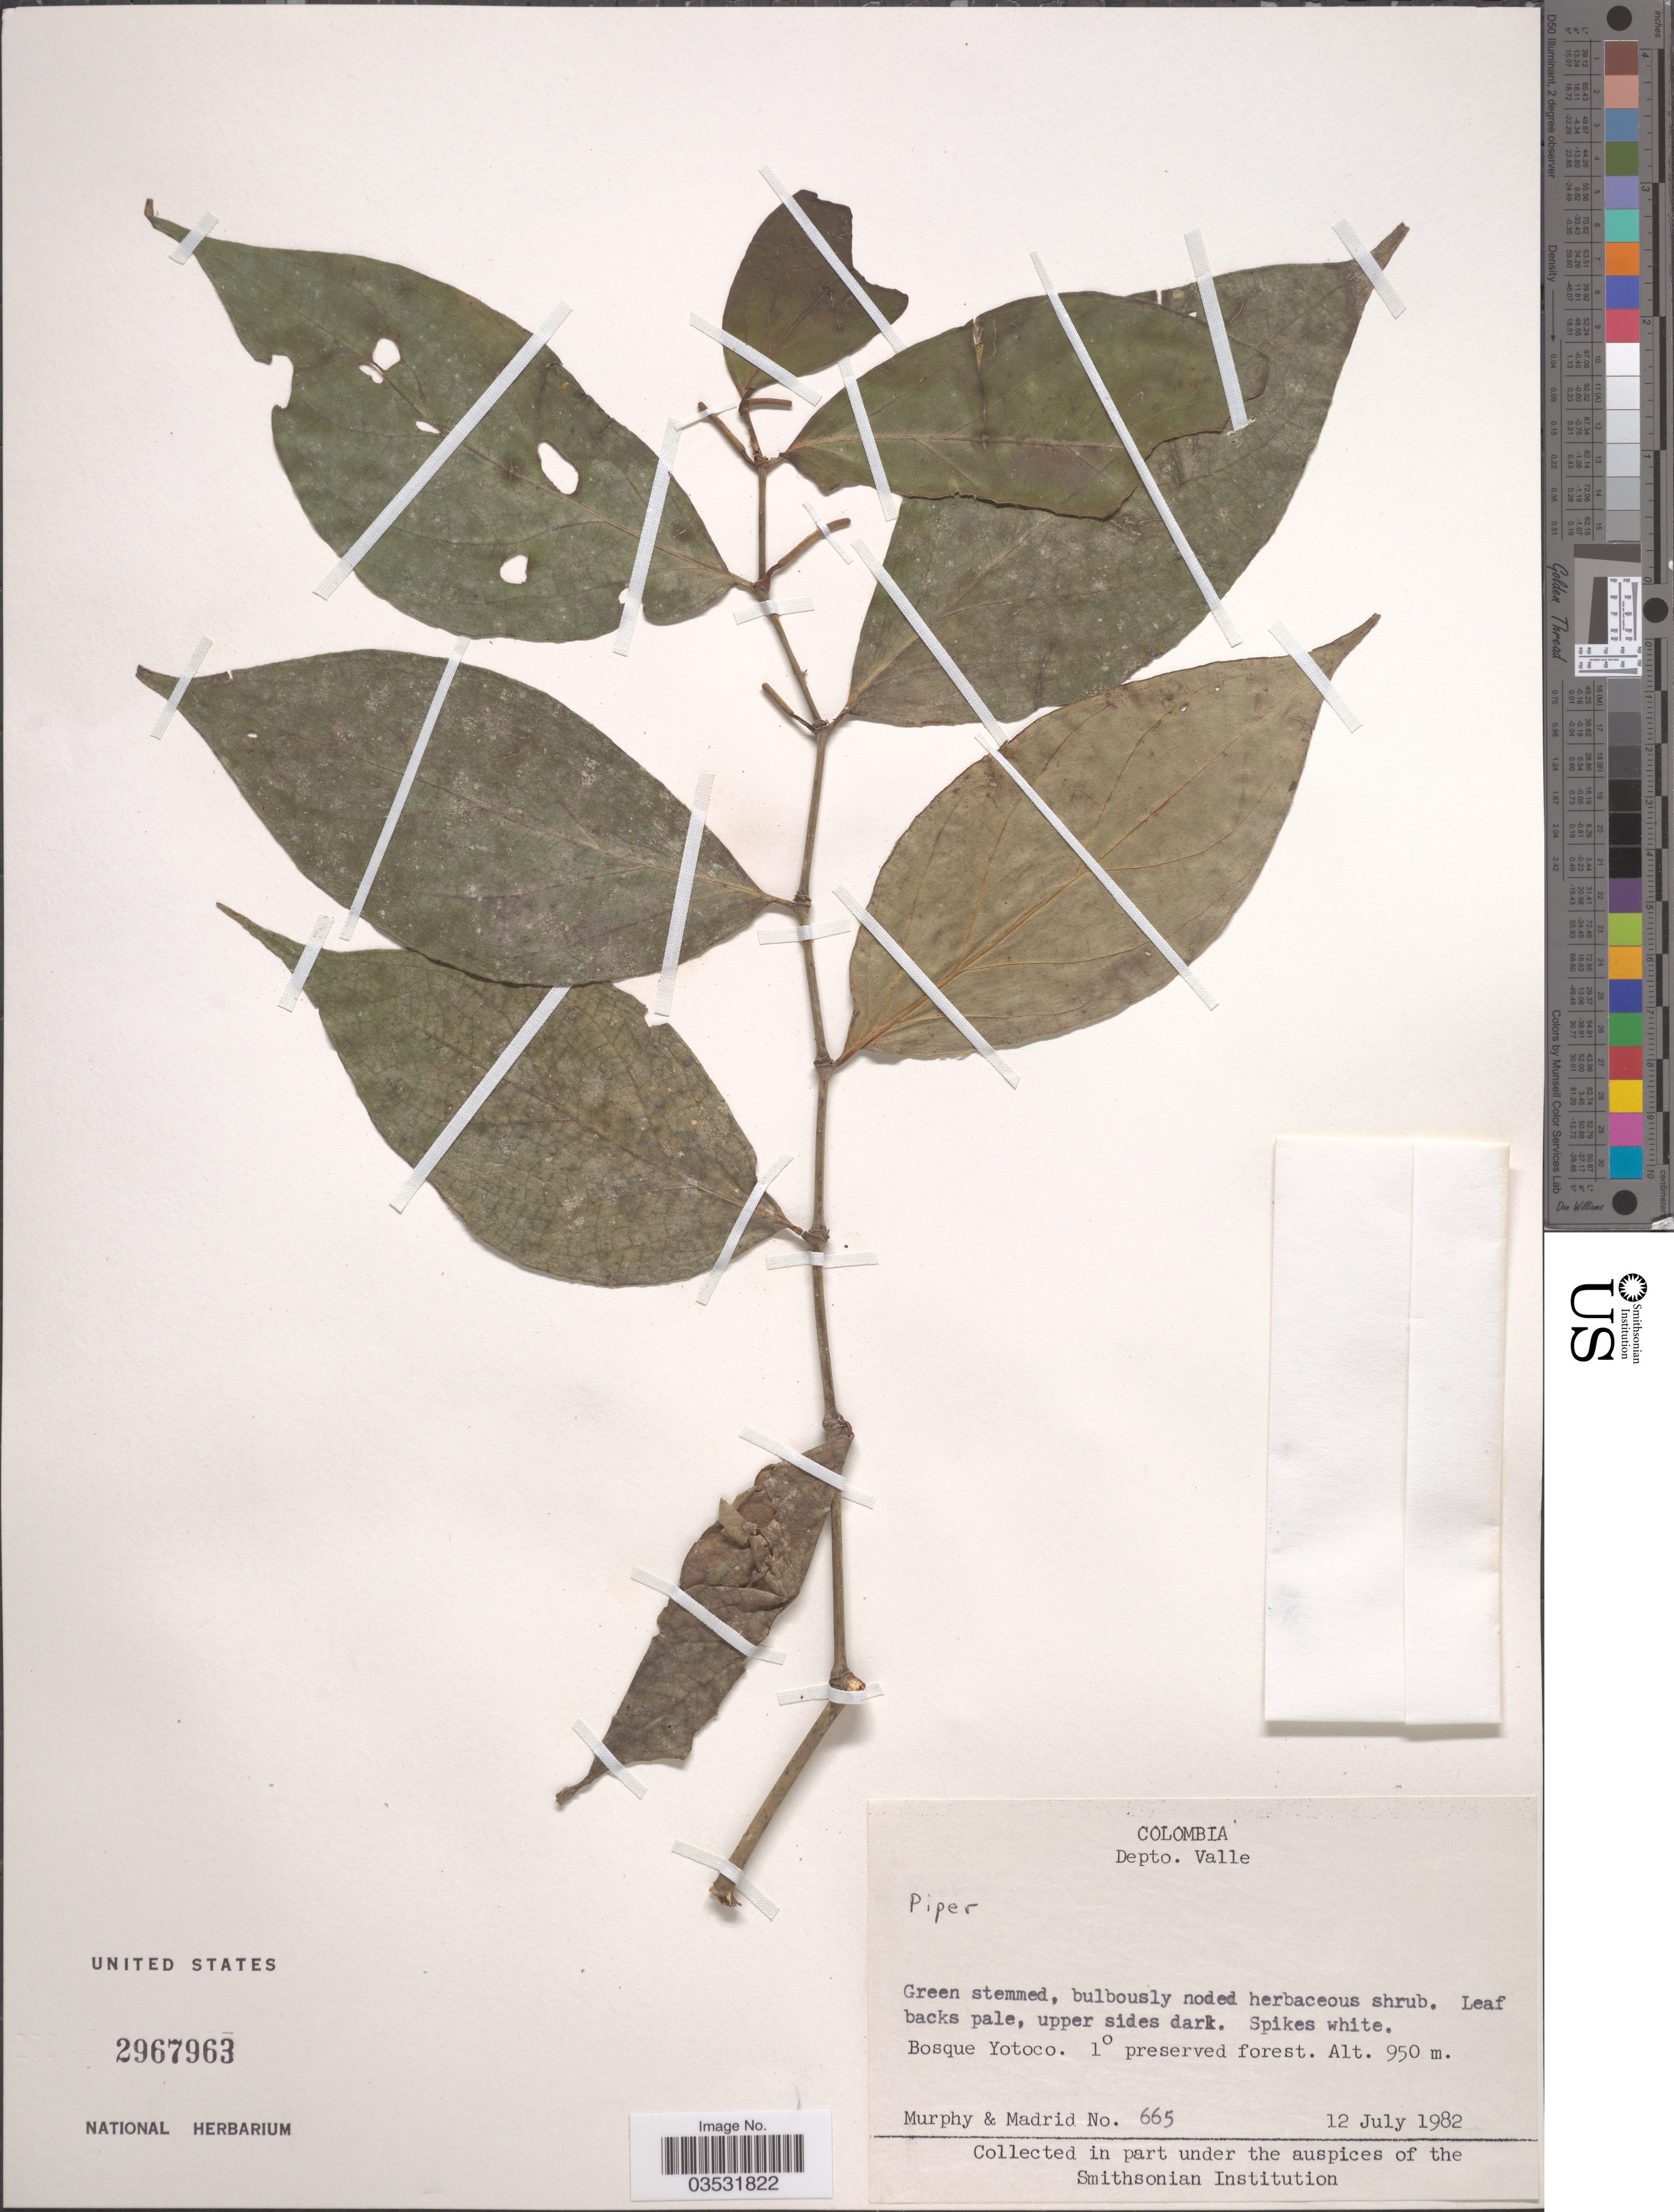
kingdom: Plantae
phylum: Tracheophyta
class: Magnoliopsida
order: Piperales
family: Piperaceae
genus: Piper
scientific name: Piper sp.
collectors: -. Murphy & -. Madrid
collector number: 665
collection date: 1982-07-12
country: Colombia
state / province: Valle del Cauca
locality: Depto. Valle. Bosque Yotoco.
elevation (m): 950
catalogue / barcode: US 2967963